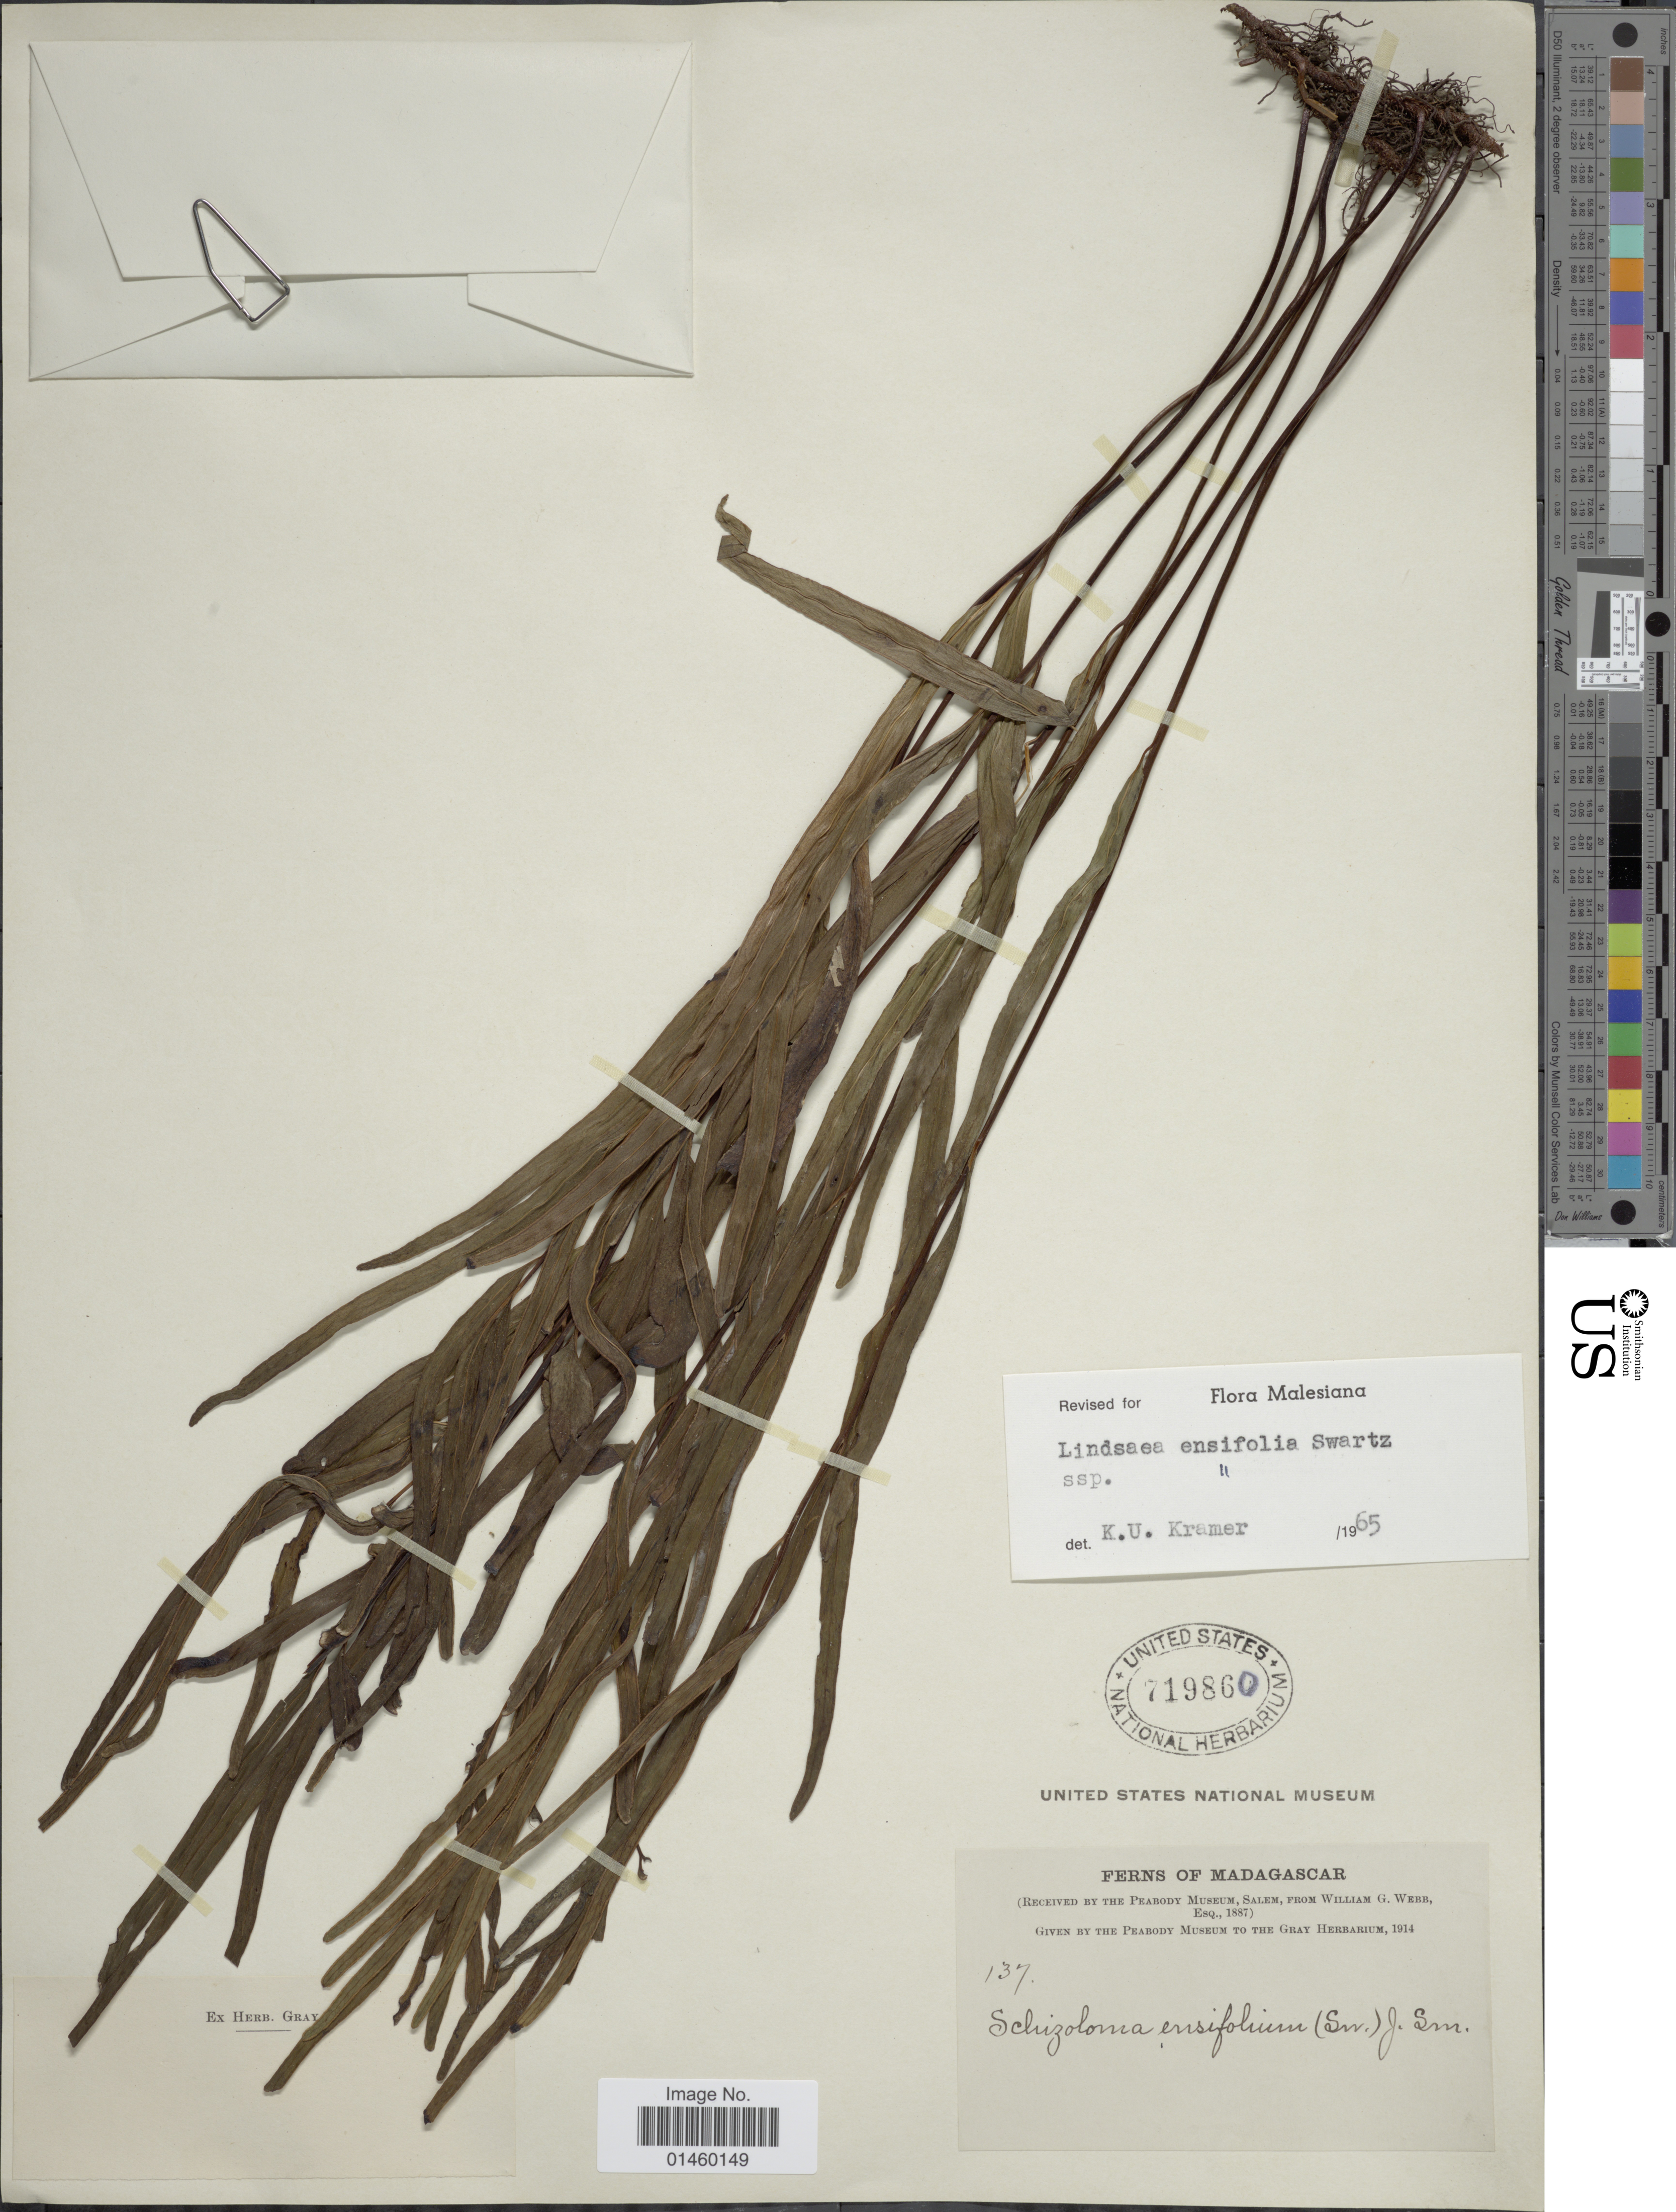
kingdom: Plantae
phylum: Tracheophyta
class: Polypodiopsida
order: Polypodiales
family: Lindsaeaceae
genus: Lindsaea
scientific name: Lindsaea ensifolia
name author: Sw.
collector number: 137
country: Madagascar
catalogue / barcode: US 719860